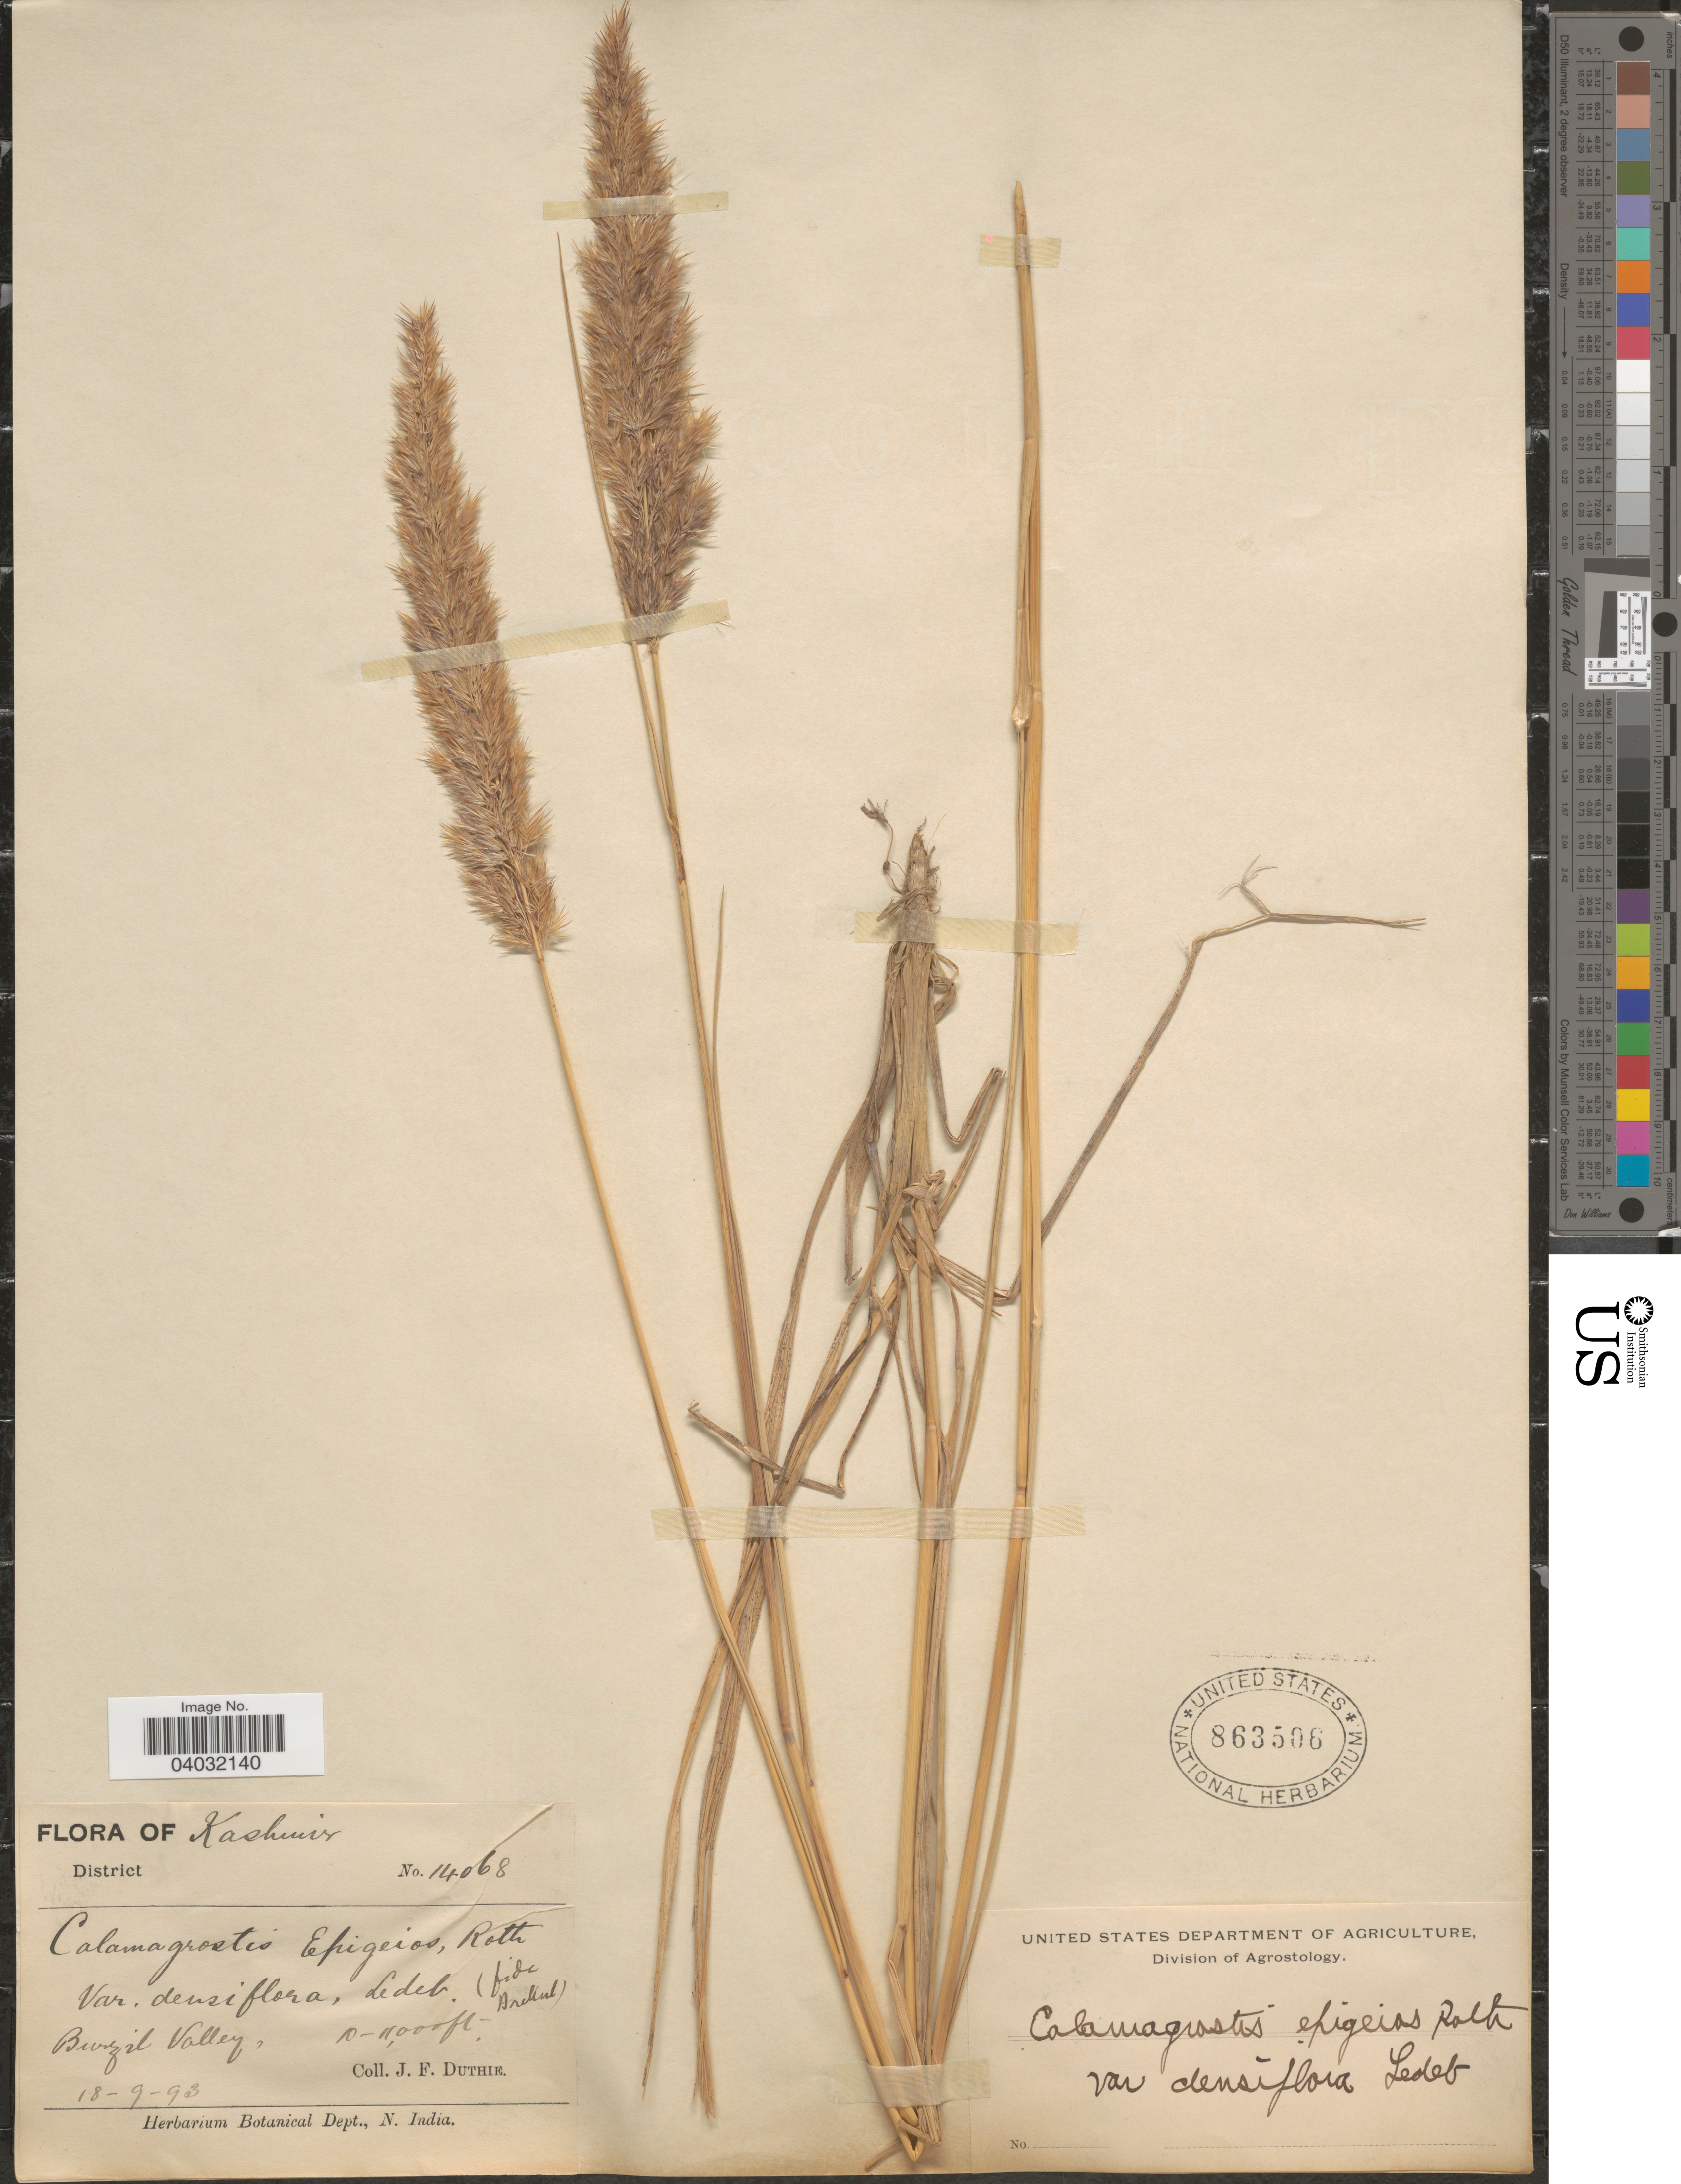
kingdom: Plantae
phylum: Tracheophyta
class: Liliopsida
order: Poales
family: Poaceae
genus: Calamagrostis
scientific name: Calamagrostis epigeios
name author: (L.) Roth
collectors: J. F. Duthie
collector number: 14068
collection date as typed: Transcribed d/m/y: 18/9/93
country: India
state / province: Jammu and Kashmir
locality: Kashmir District. Burzil Valley.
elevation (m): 3048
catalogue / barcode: US 863506